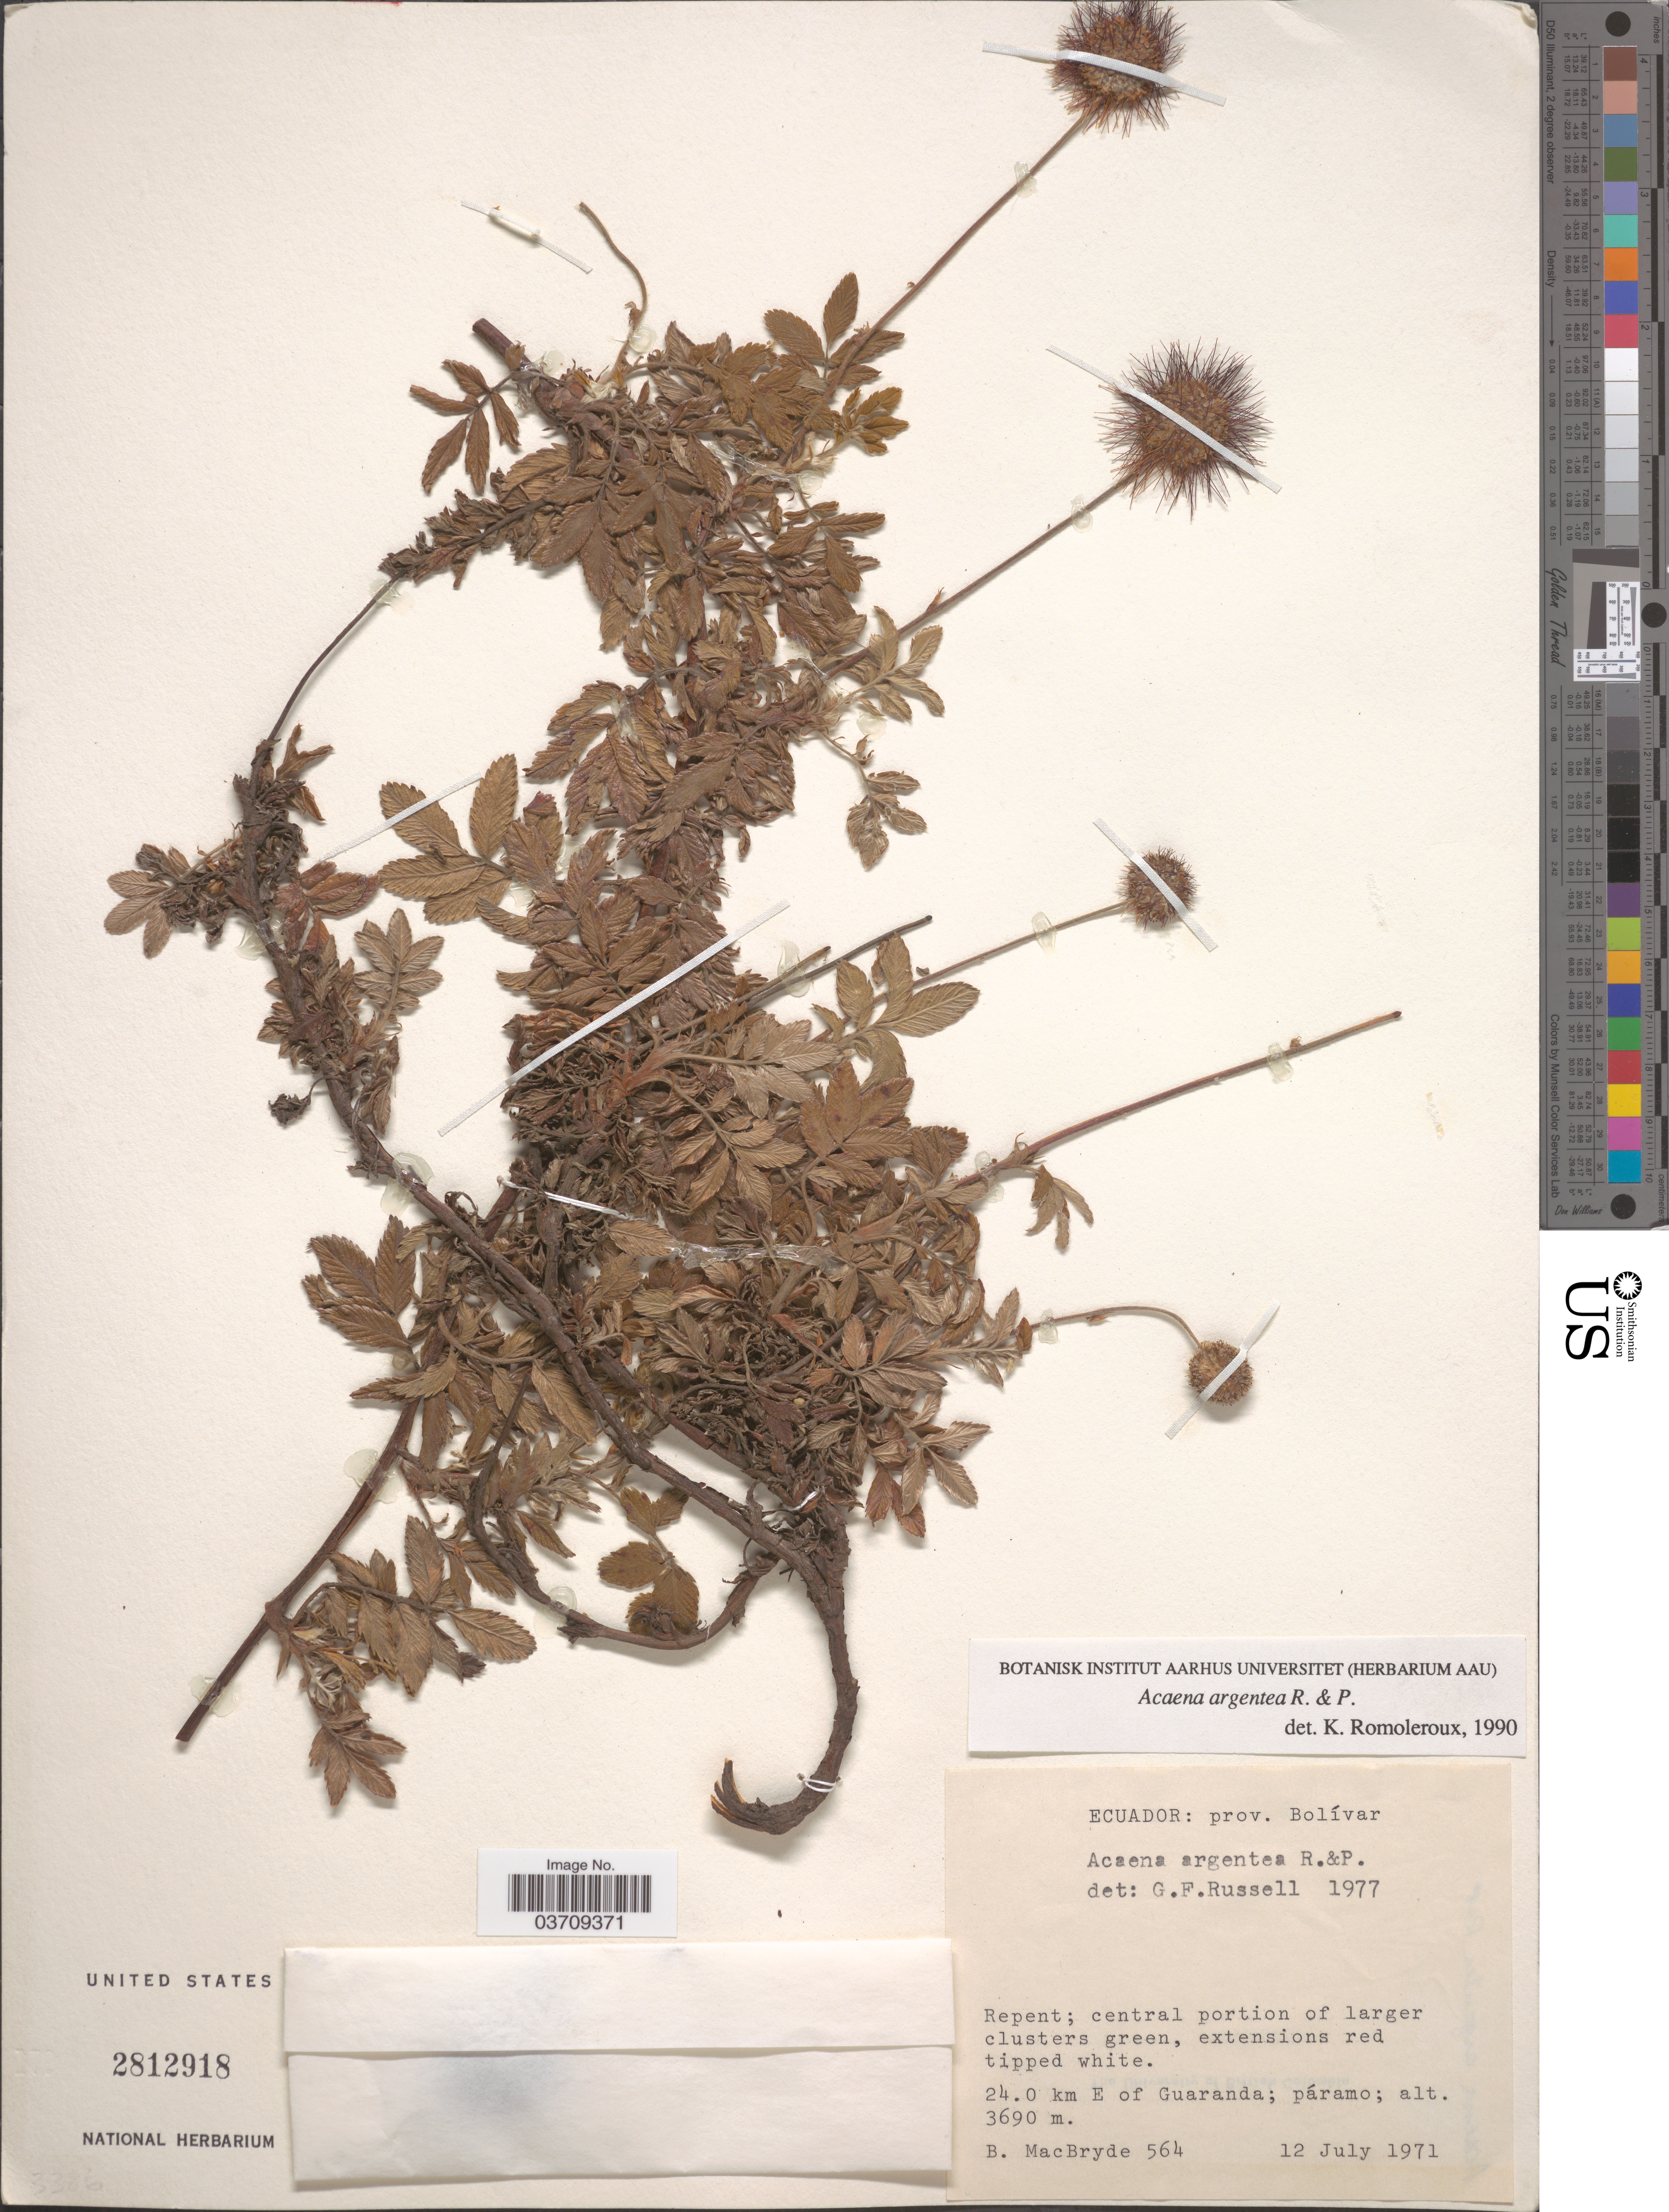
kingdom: Plantae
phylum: Tracheophyta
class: Magnoliopsida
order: Rosales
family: Rosaceae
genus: Acaena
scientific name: Acaena cylindristachya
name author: Ruiz & Pav.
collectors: B. MacBryde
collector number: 564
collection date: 1971-07-12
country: Ecuador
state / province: Bolívar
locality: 24.0 km E of Guaranda; páramo.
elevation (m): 3690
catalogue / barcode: US 2812918